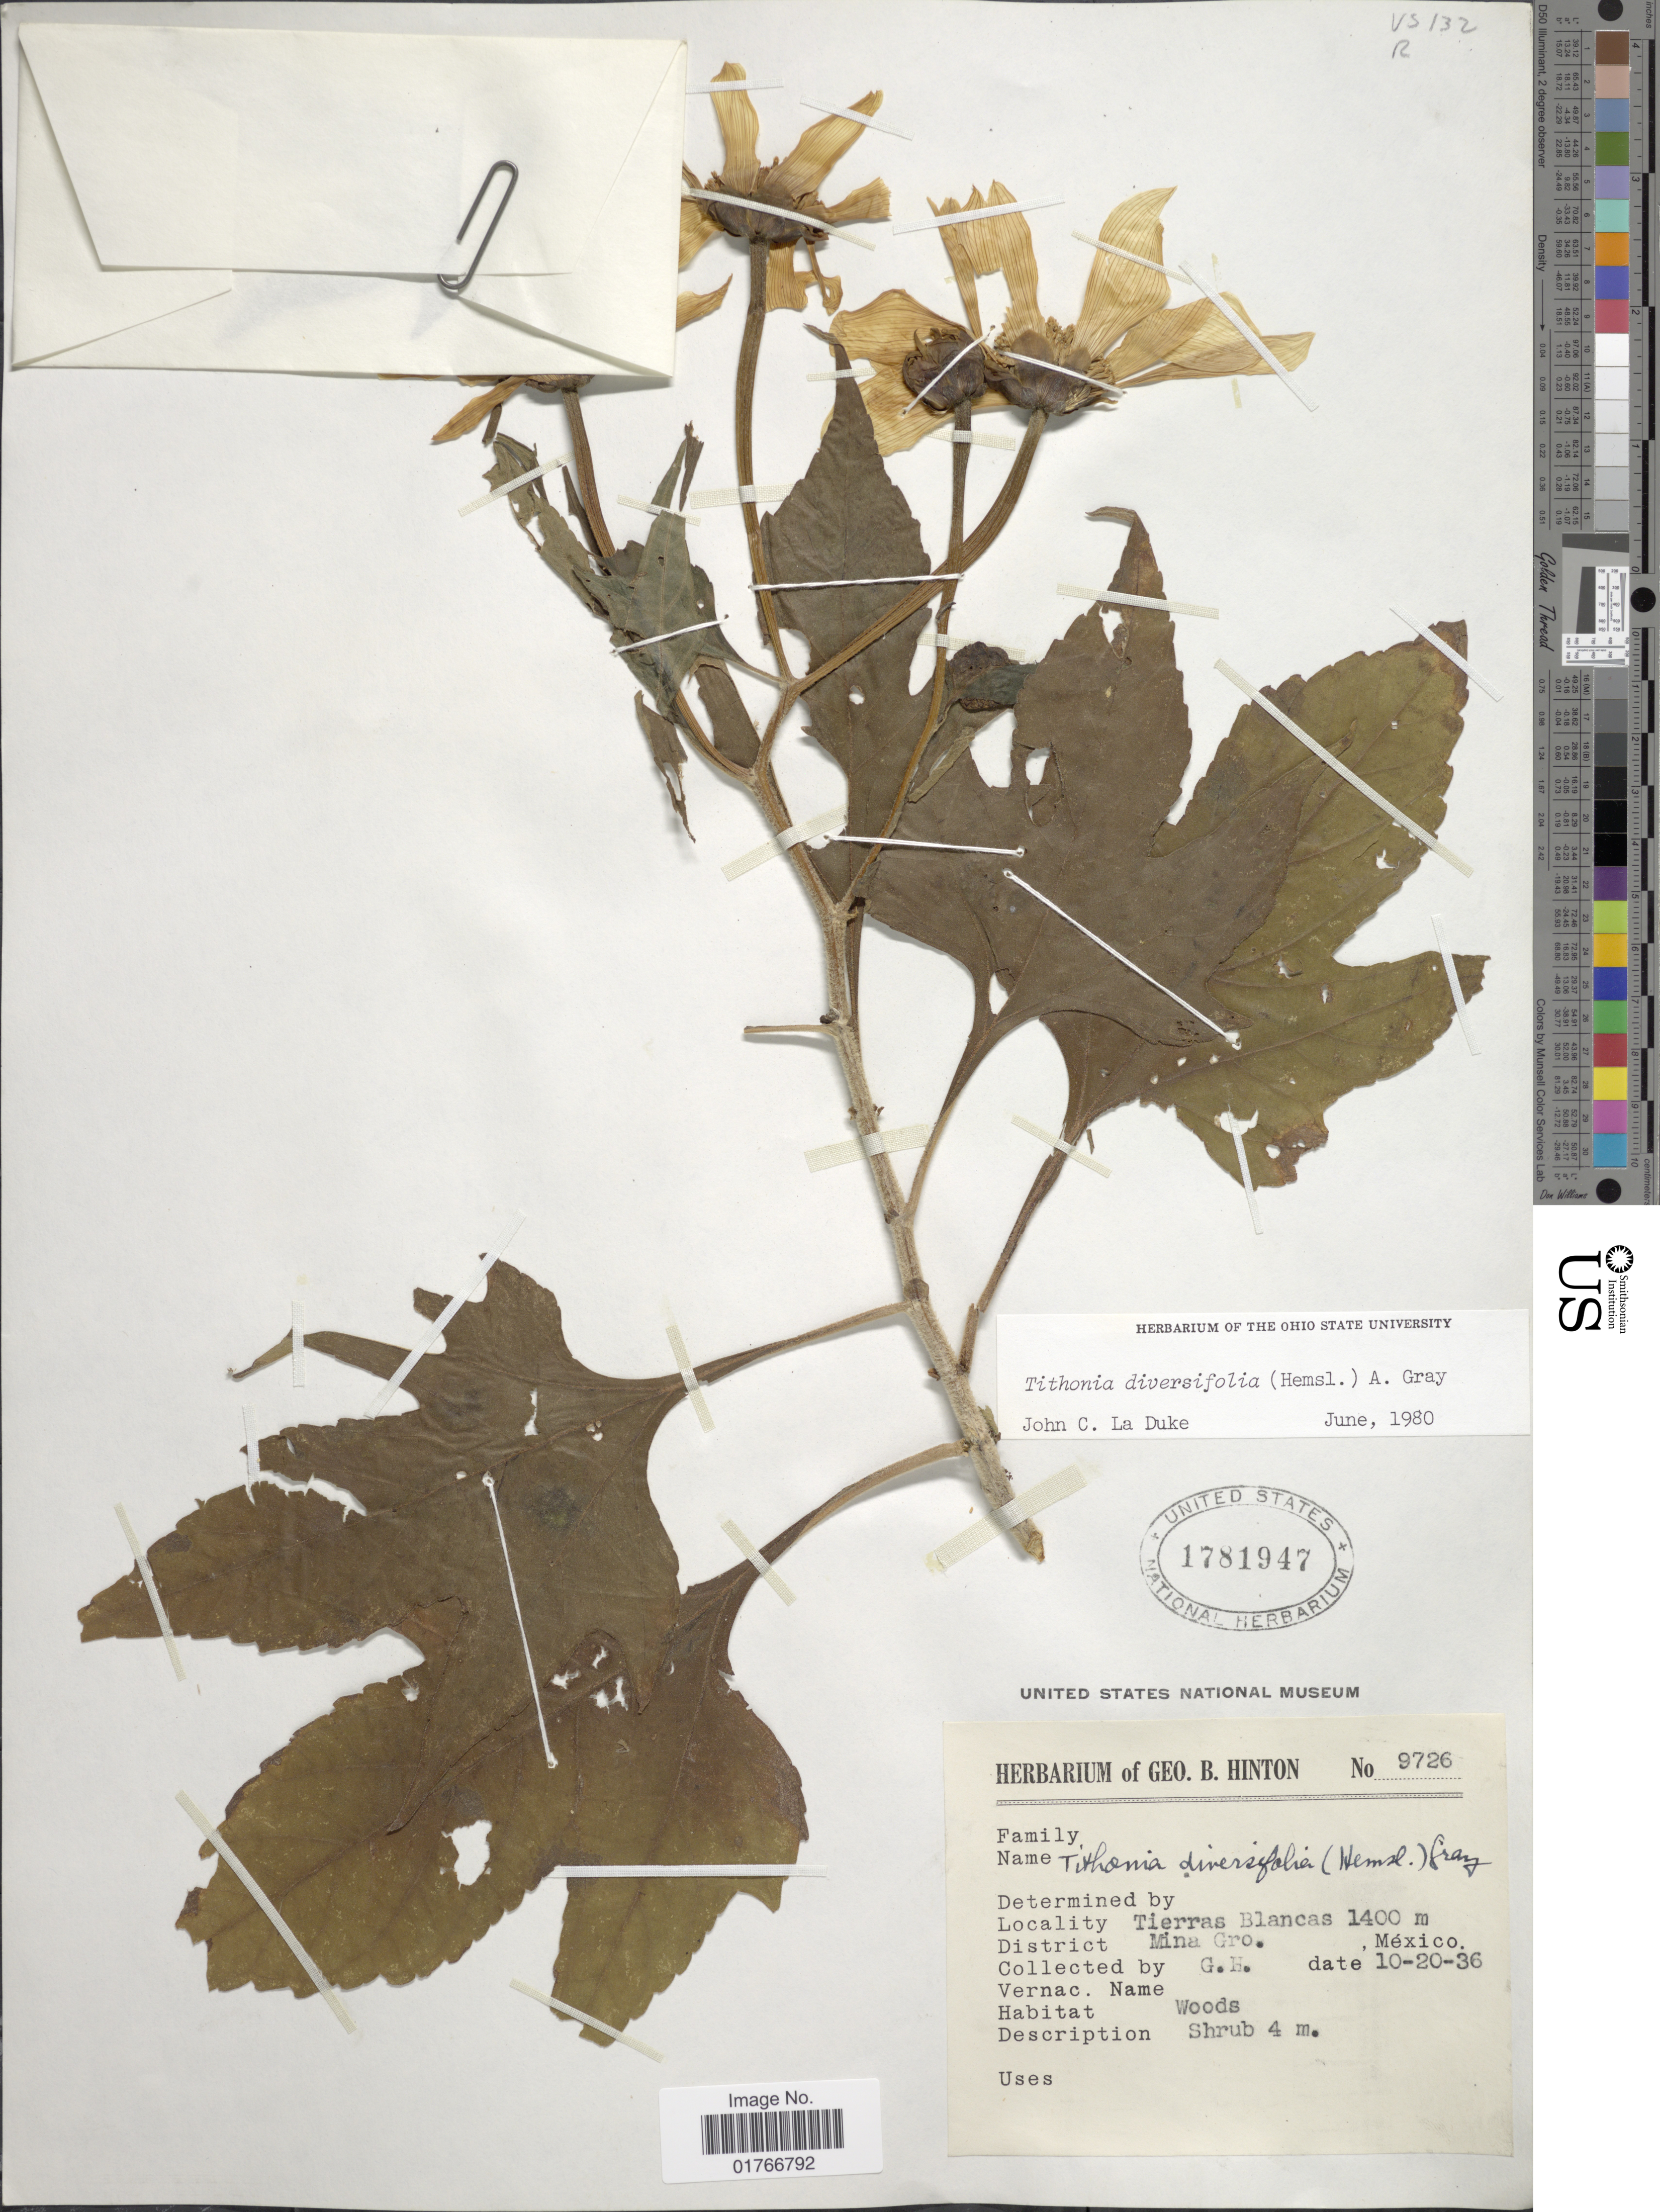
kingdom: Plantae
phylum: Tracheophyta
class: Magnoliopsida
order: Asterales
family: Asteraceae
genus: Tithonia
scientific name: Tithonia diversifolia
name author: (Hemsl.) A. Gray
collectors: G. B. Hinton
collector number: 9726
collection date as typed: Transcribed d/m/y: 20/10/36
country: Mexico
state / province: Guerrero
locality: Tierras Blancas, District Mina Gro.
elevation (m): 1400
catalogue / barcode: US 1781947